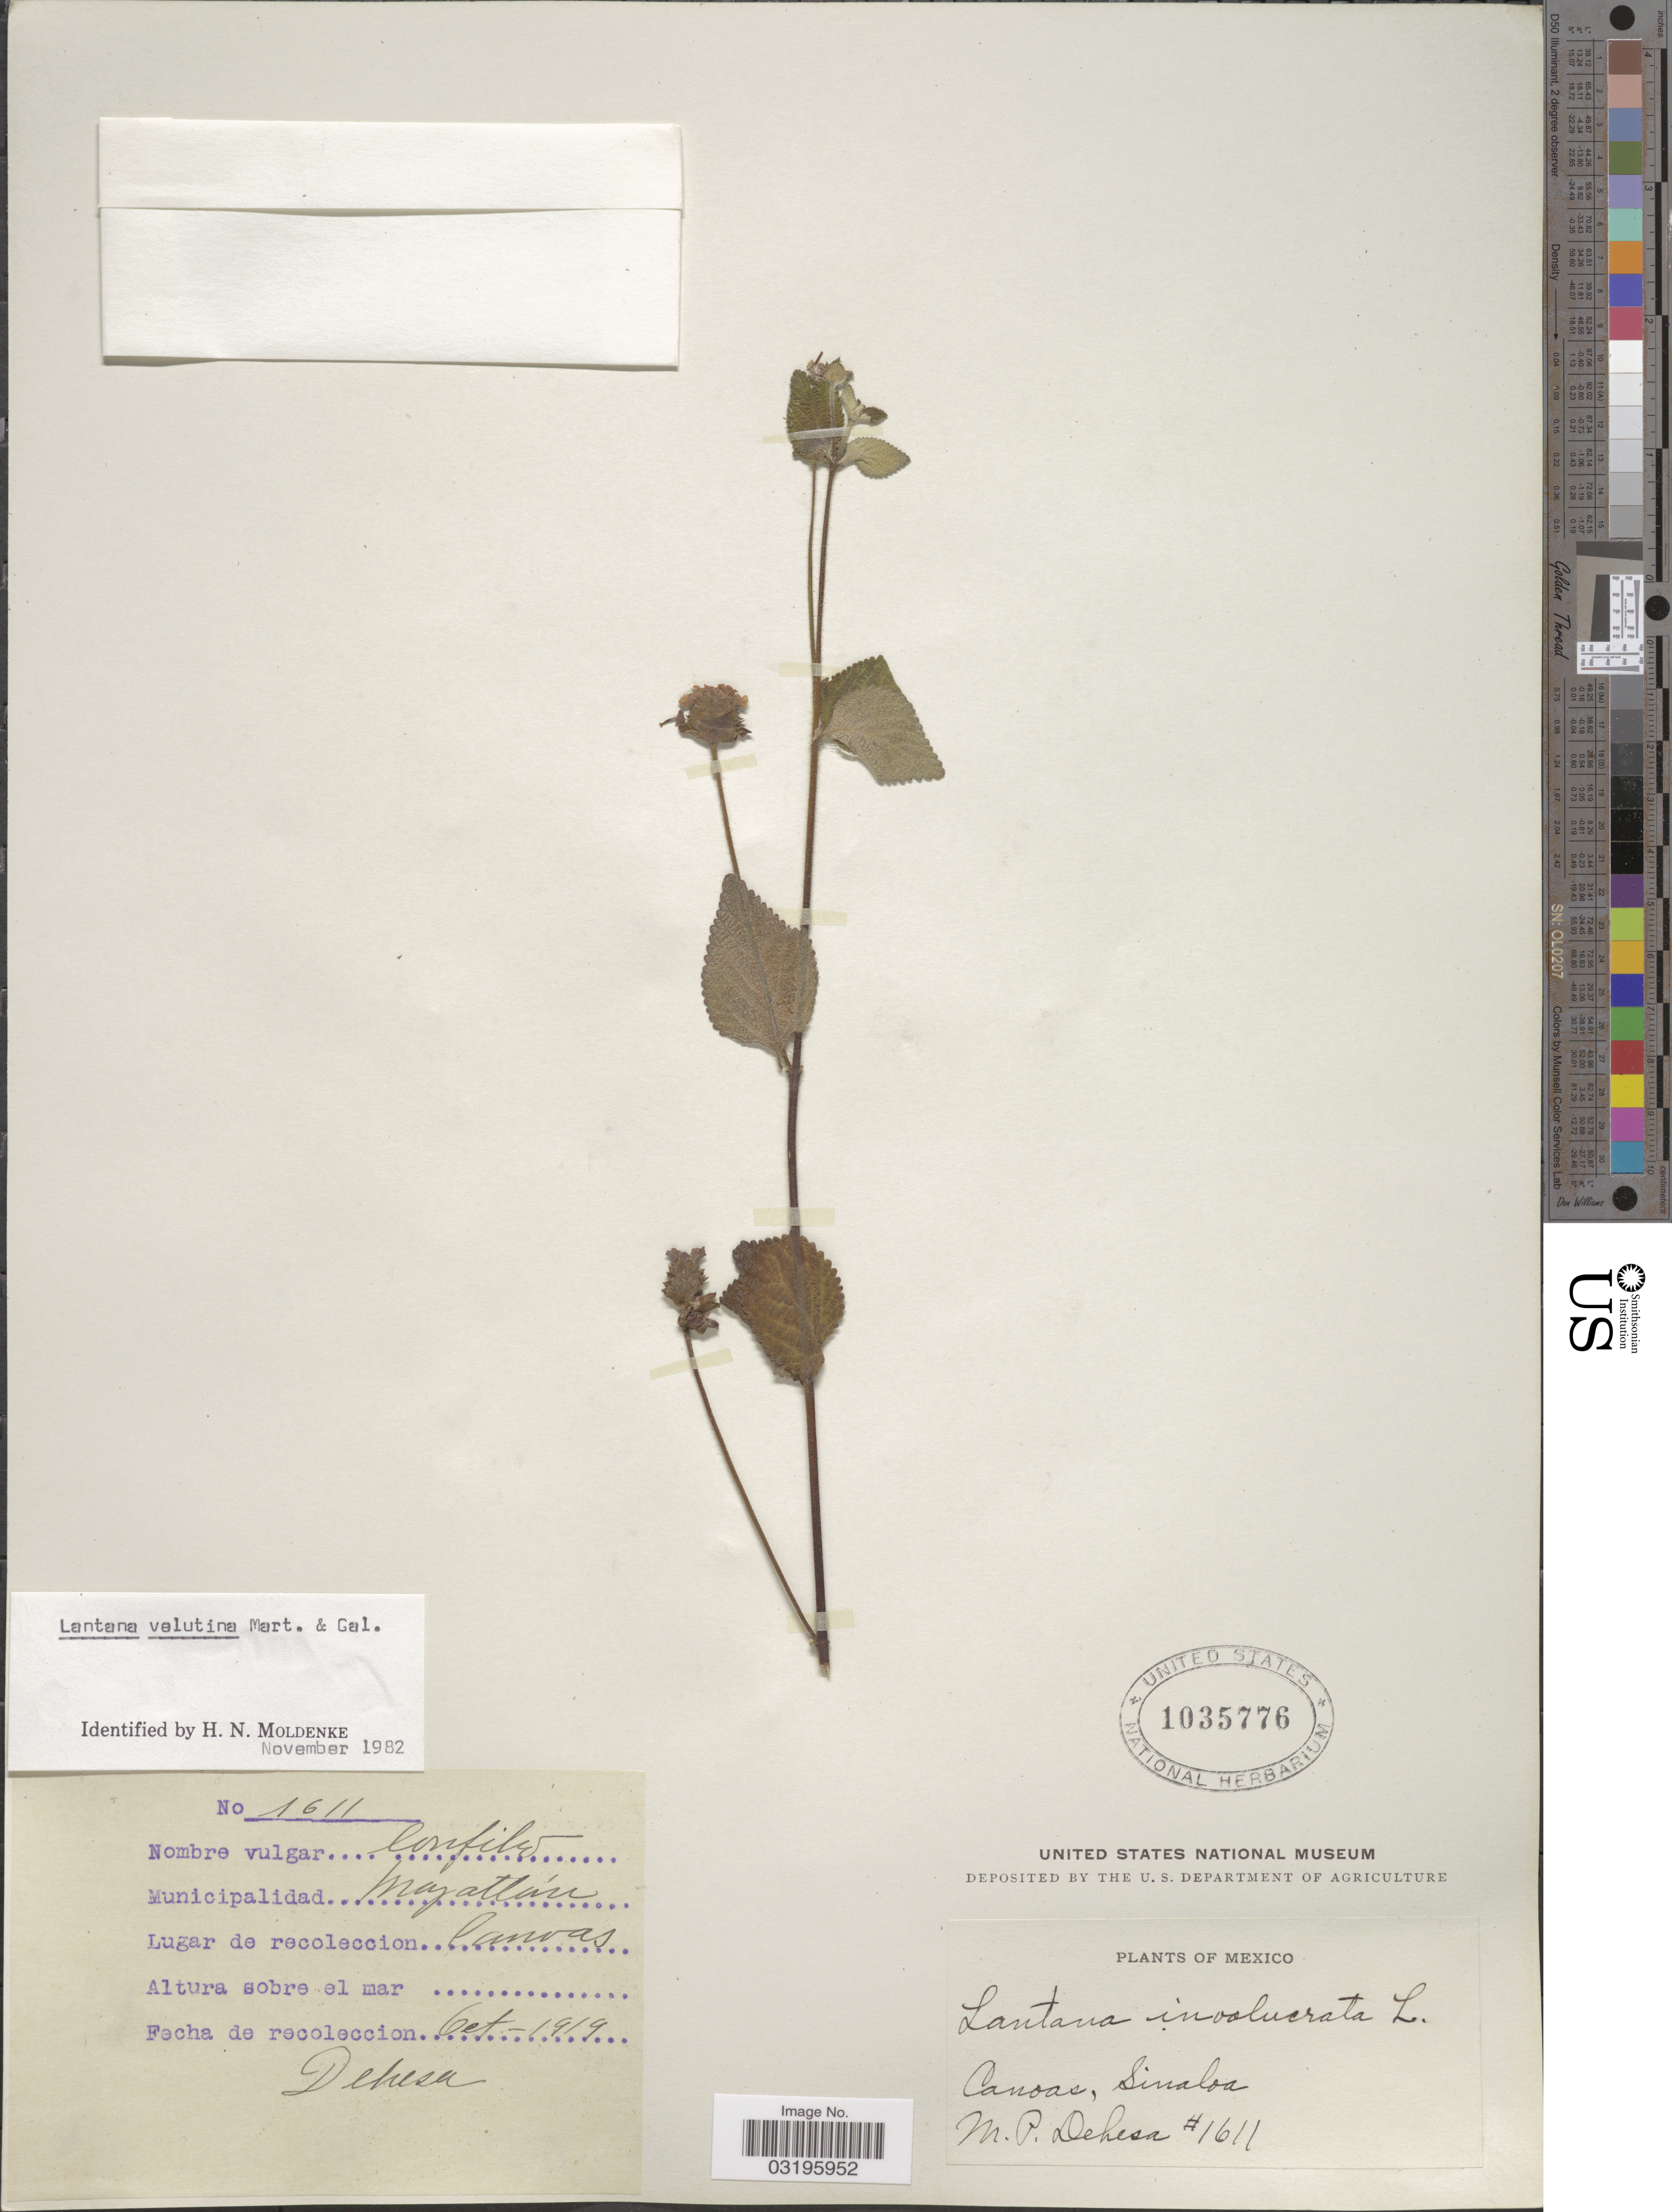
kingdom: Plantae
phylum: Tracheophyta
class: Magnoliopsida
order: Lamiales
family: Verbenaceae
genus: Lantana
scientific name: Lantana velutina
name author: M. Martens & Galeotti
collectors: M. Dehesa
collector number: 1611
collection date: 1919-10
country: Mexico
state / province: Sinaloa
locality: Mazatlán. Canvas.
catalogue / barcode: US 1035776